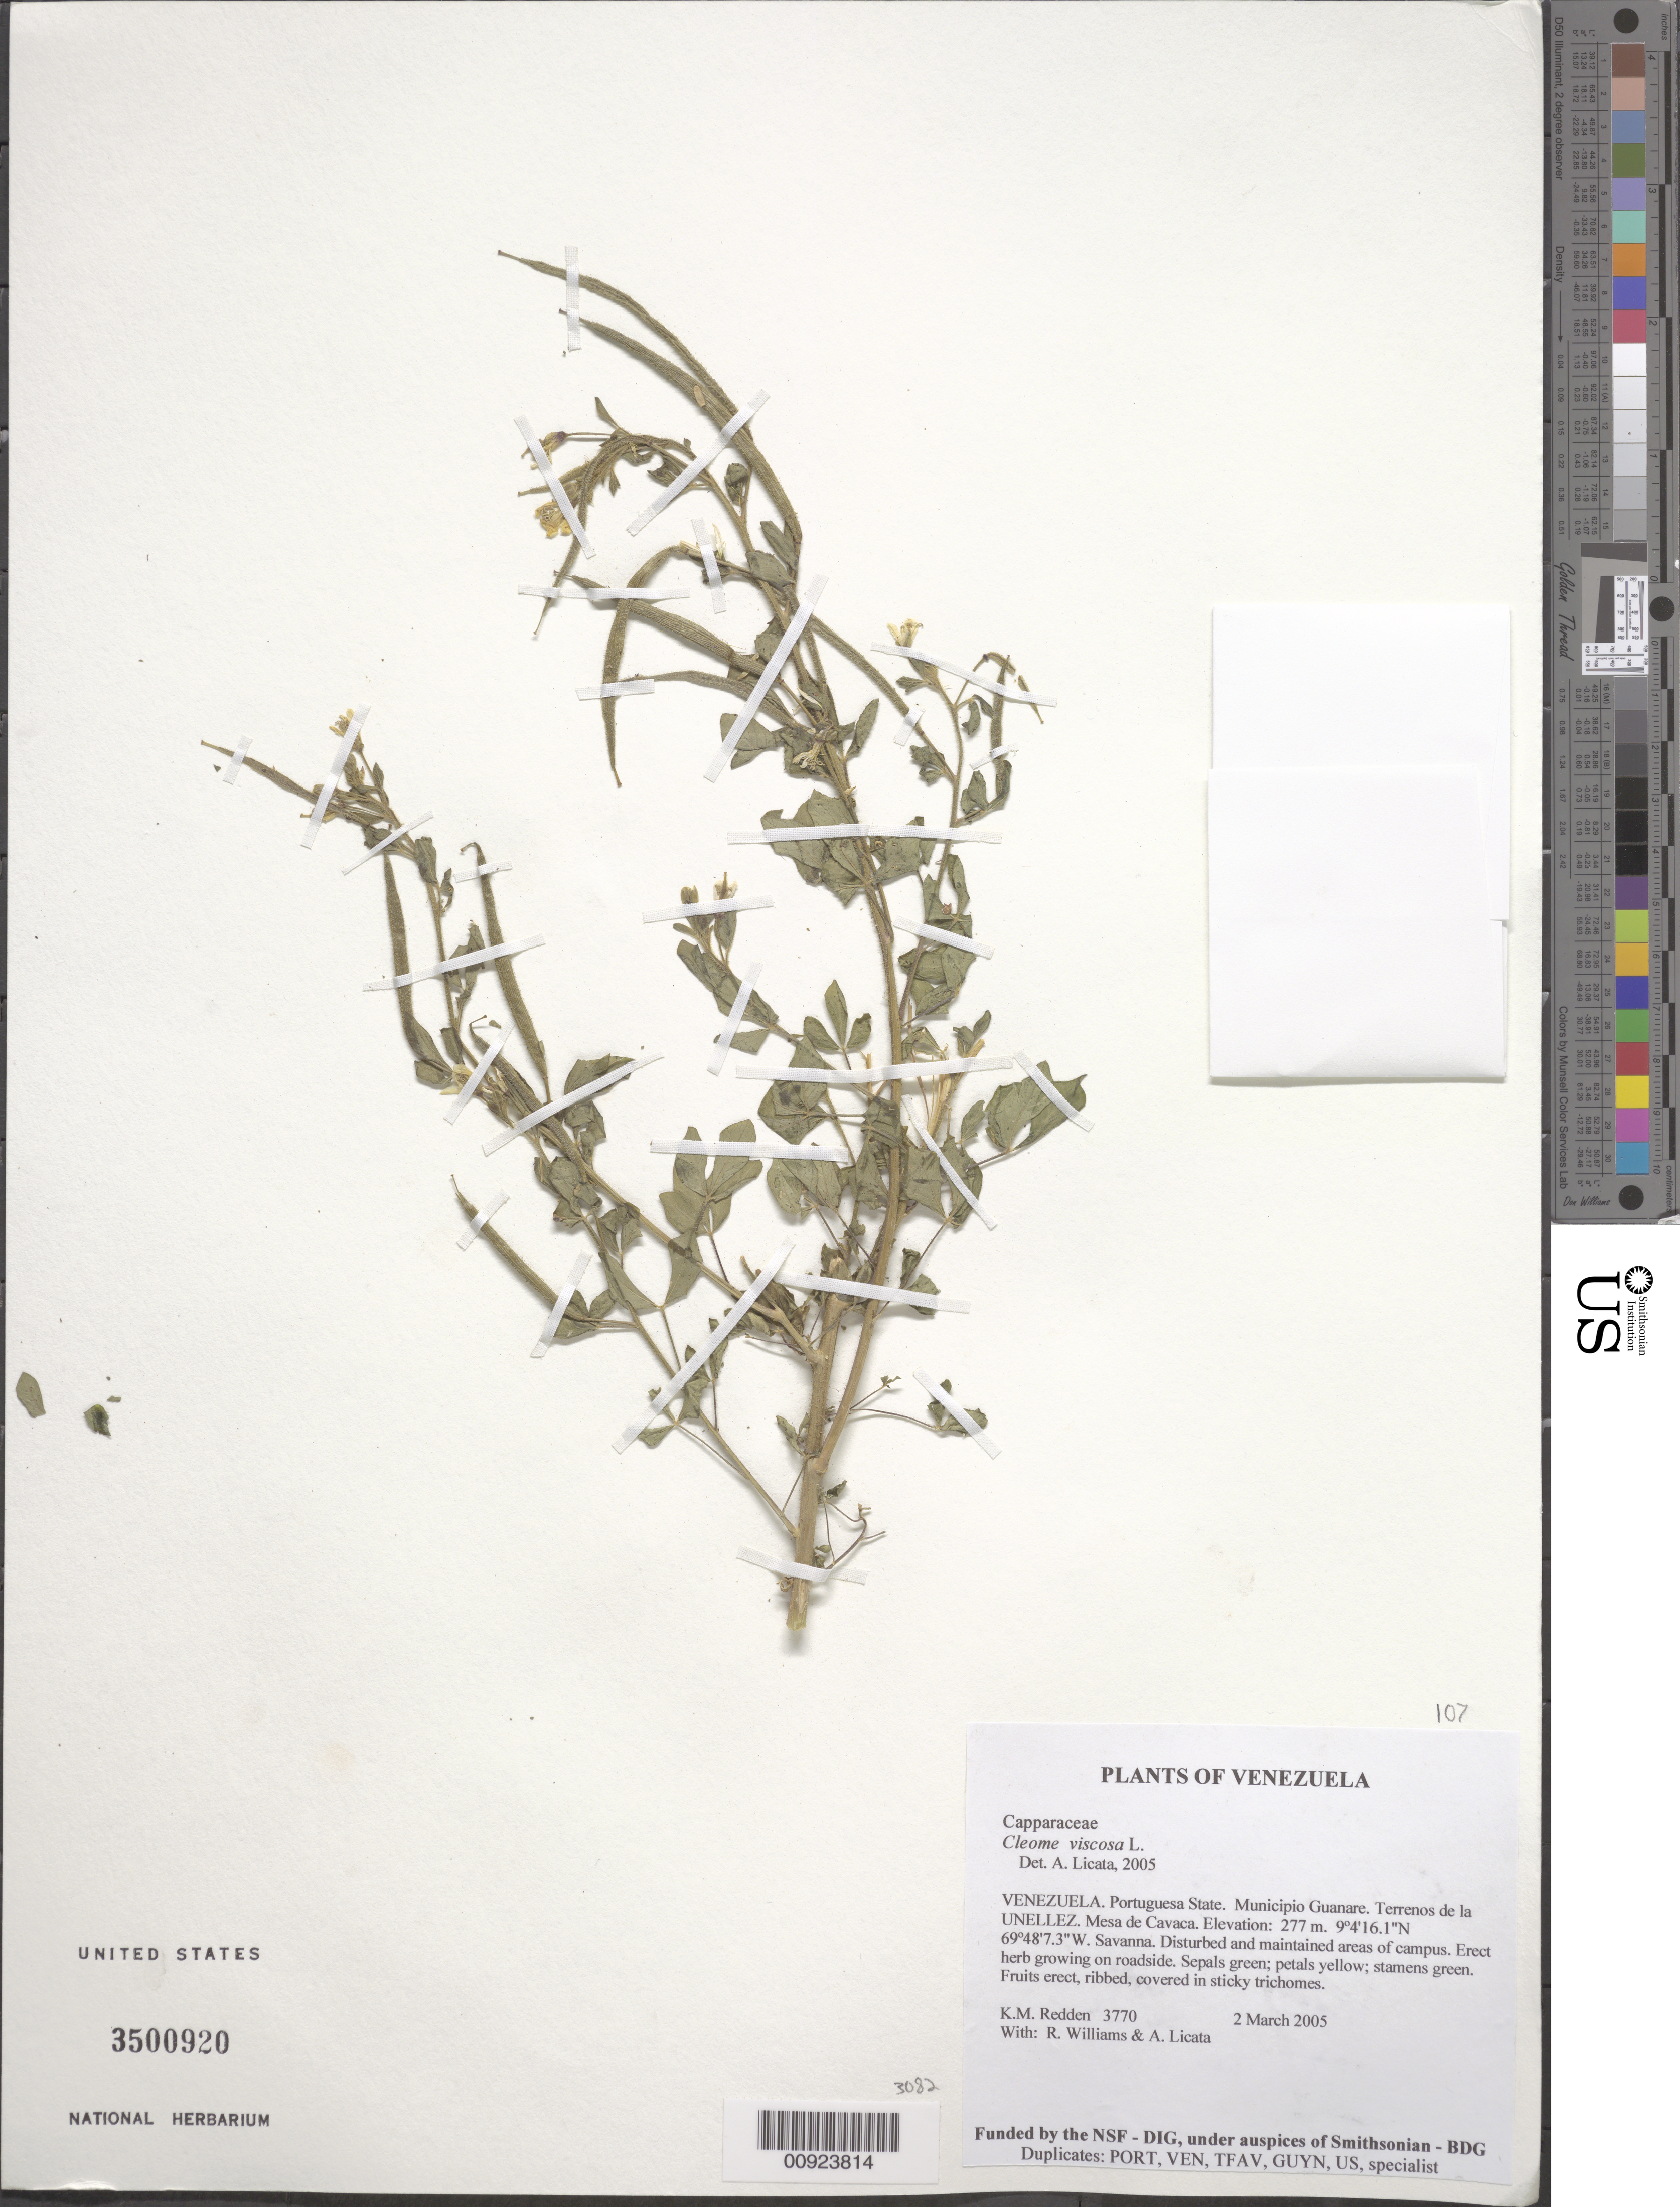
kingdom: Plantae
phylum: Tracheophyta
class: Magnoliopsida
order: Brassicales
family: Cleomaceae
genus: Arivela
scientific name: Arivela viscosa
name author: (L.) Raf.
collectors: K. M. Redden, R. Williams & A. Licata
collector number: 3770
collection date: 2005-03-02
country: Venezuela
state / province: Portuguesa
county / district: Guanare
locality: Terrenos de la UNELLEZ. Mesa de Cavaca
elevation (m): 277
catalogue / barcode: US 3500920